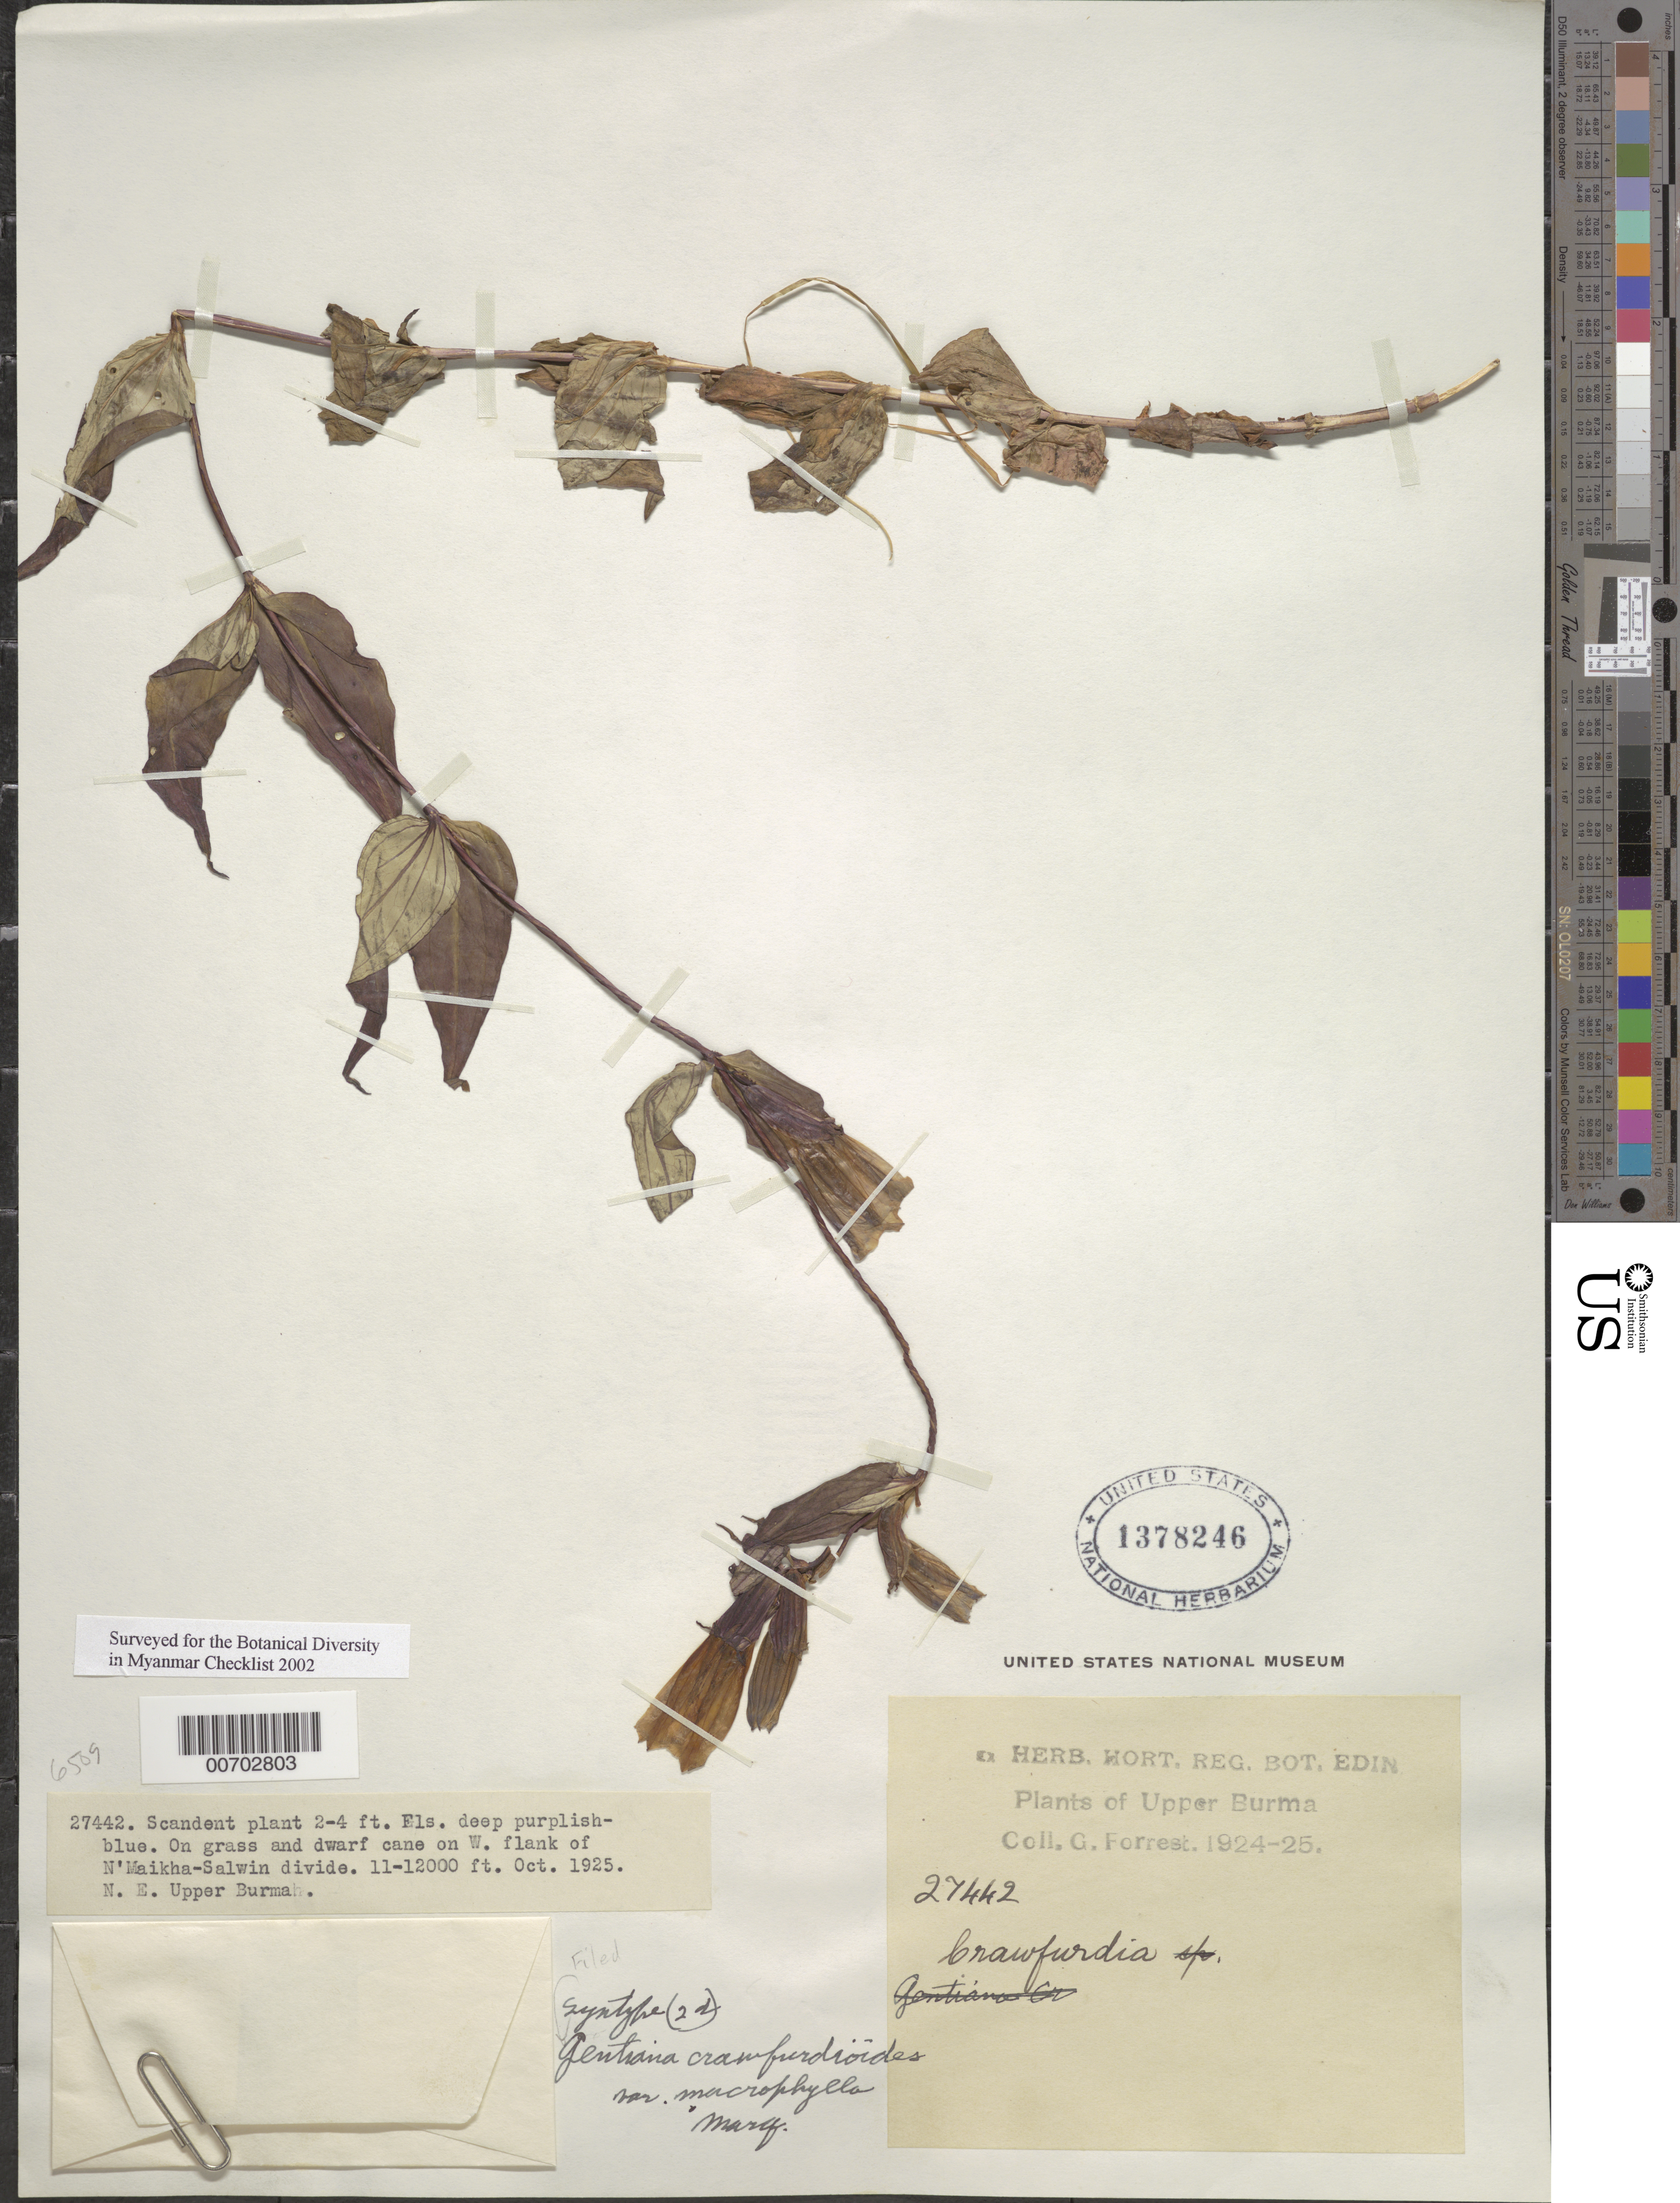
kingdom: Plantae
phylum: Tracheophyta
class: Magnoliopsida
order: Gentianales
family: Gentianaceae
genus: Gentiana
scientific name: Gentiana crawfurdioides var. macrophylla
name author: C. Marquand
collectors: G. Forrest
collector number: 27442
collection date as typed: Oct 1925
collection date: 1925-10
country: Myanmar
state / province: Kachin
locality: N'Maikha-Salwin Divide, W flank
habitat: On grass and dwarf cane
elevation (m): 3353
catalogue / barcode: US 1378246